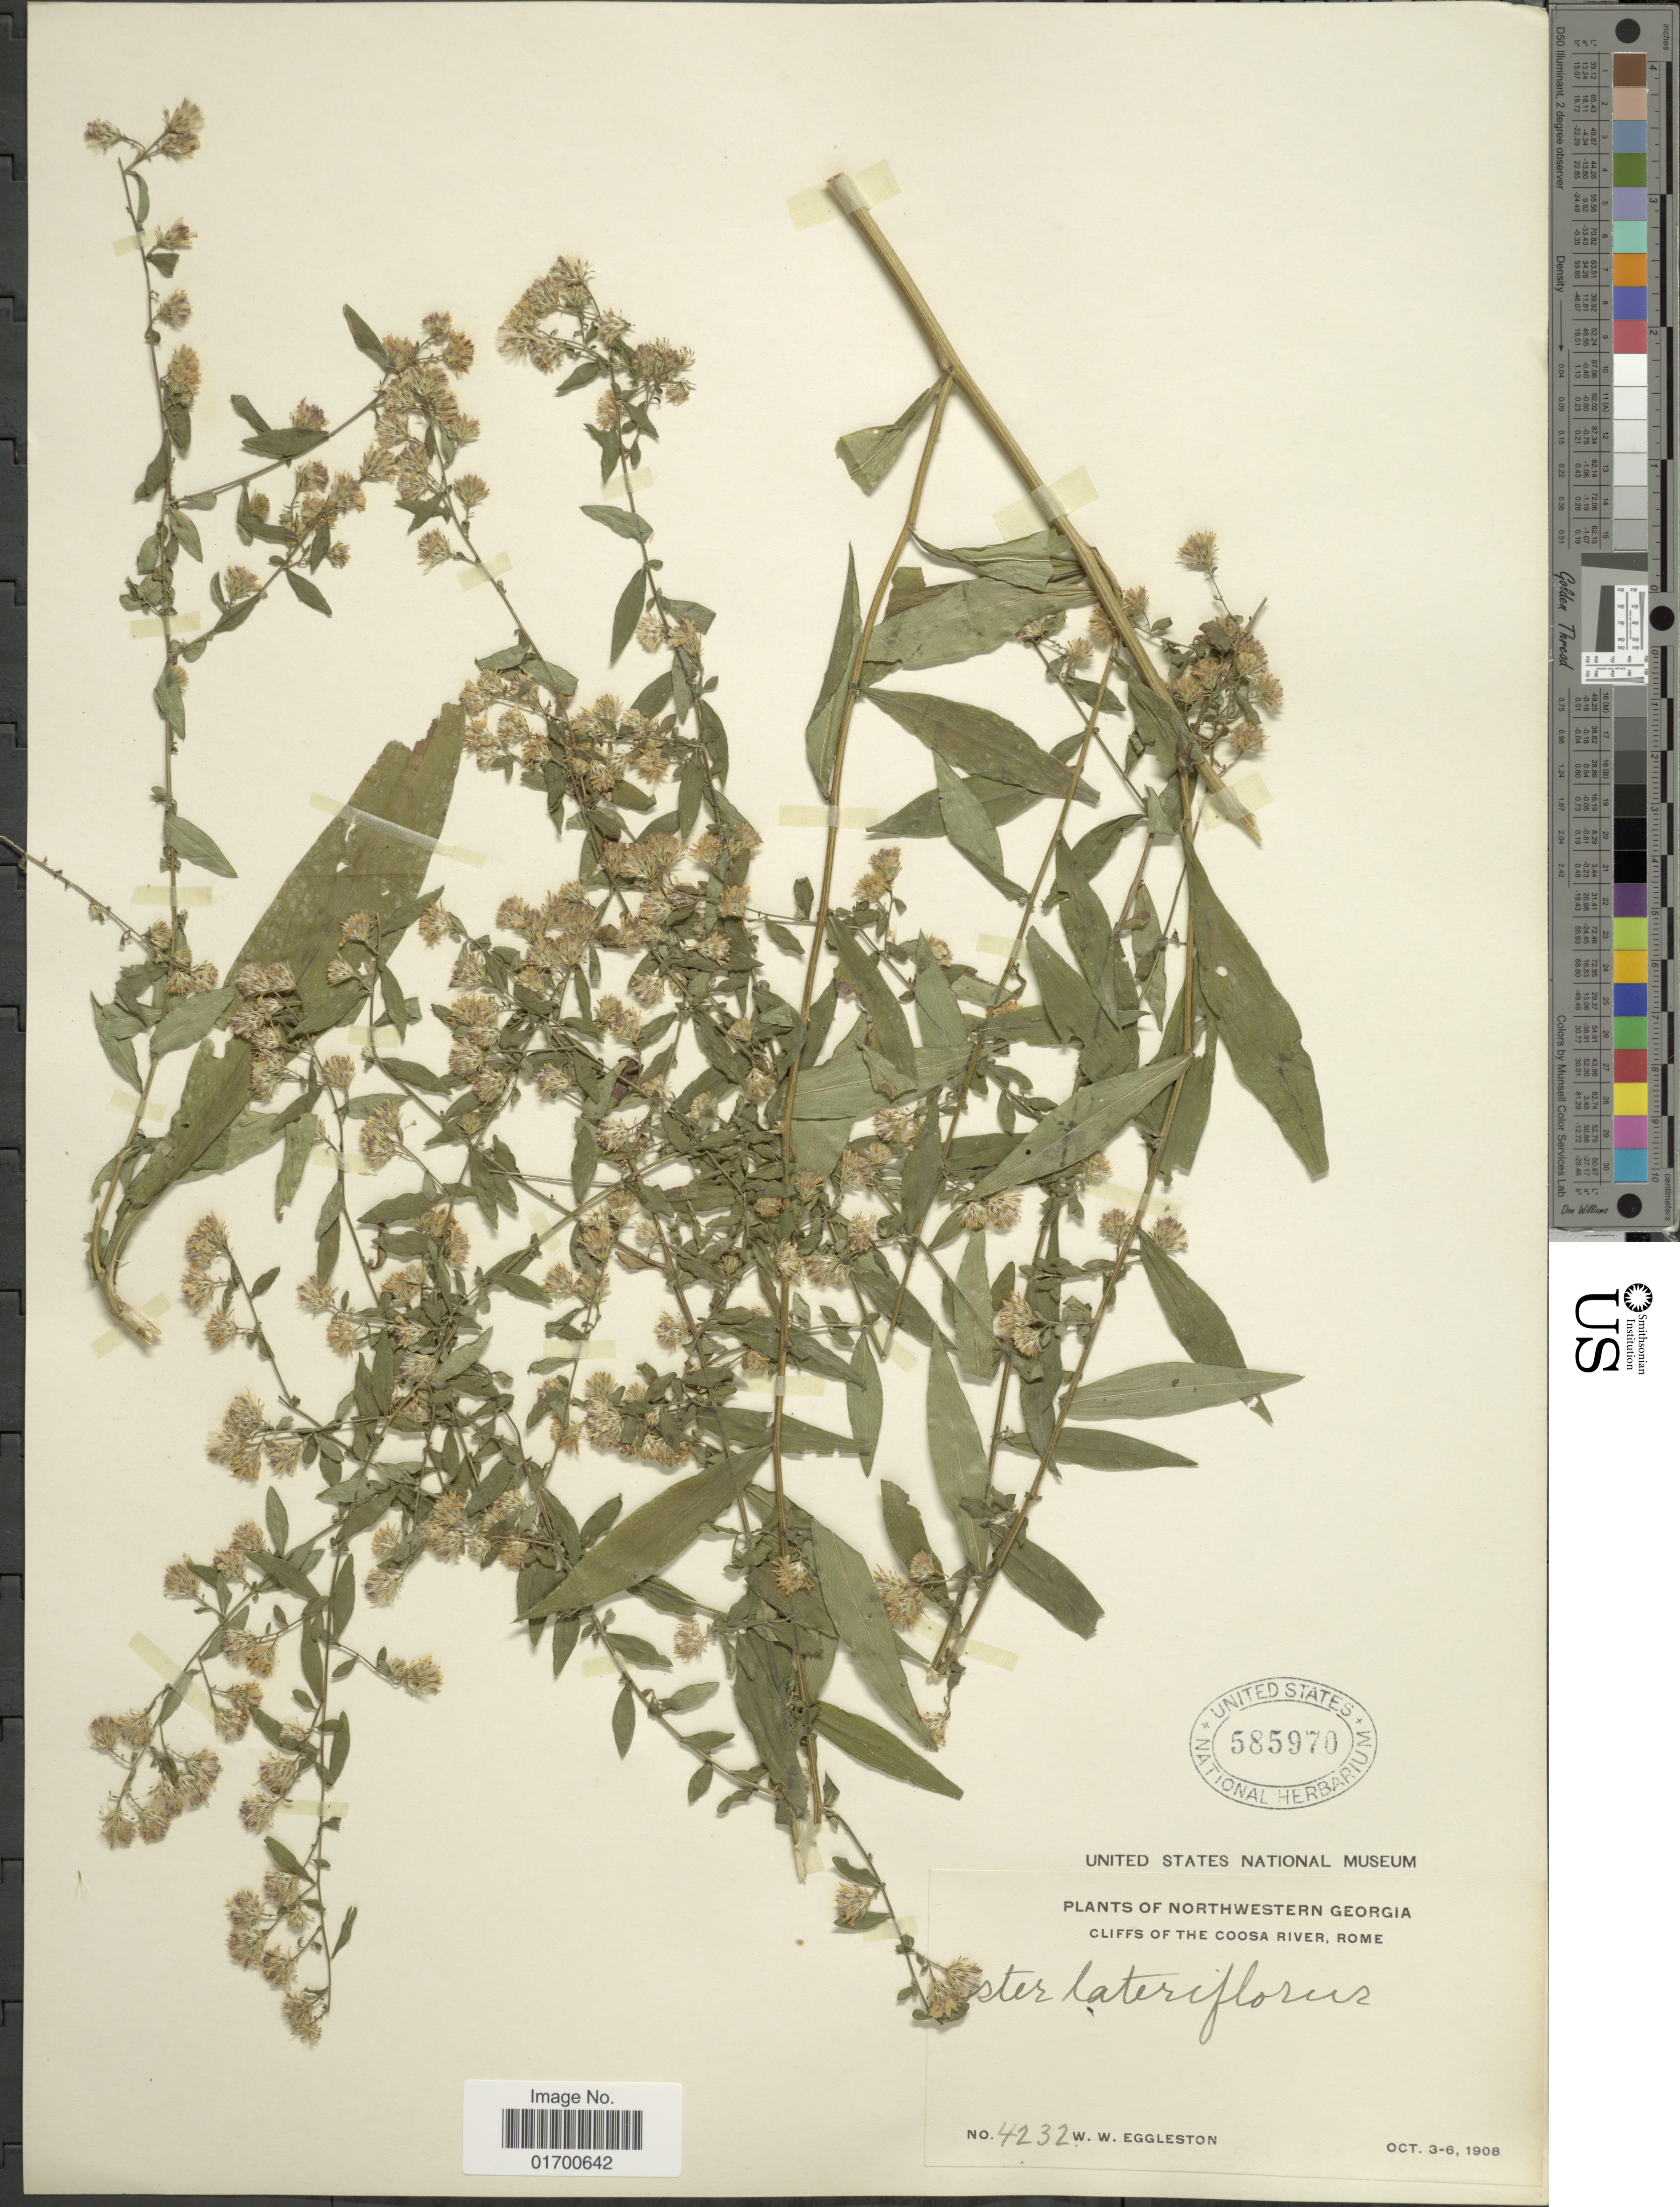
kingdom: Plantae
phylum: Tracheophyta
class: Magnoliopsida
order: Asterales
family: Asteraceae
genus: Symphyotrichum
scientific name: Symphyotrichum lateriflorum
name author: (L.) Á. Löve & D. Löve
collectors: W. W. Eggleston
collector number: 4232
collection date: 1908-10-03/1908-10-06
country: United States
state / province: Georgia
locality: Northwestern Georgia, Cliffs of the Coosa River, Rome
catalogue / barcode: US 585970